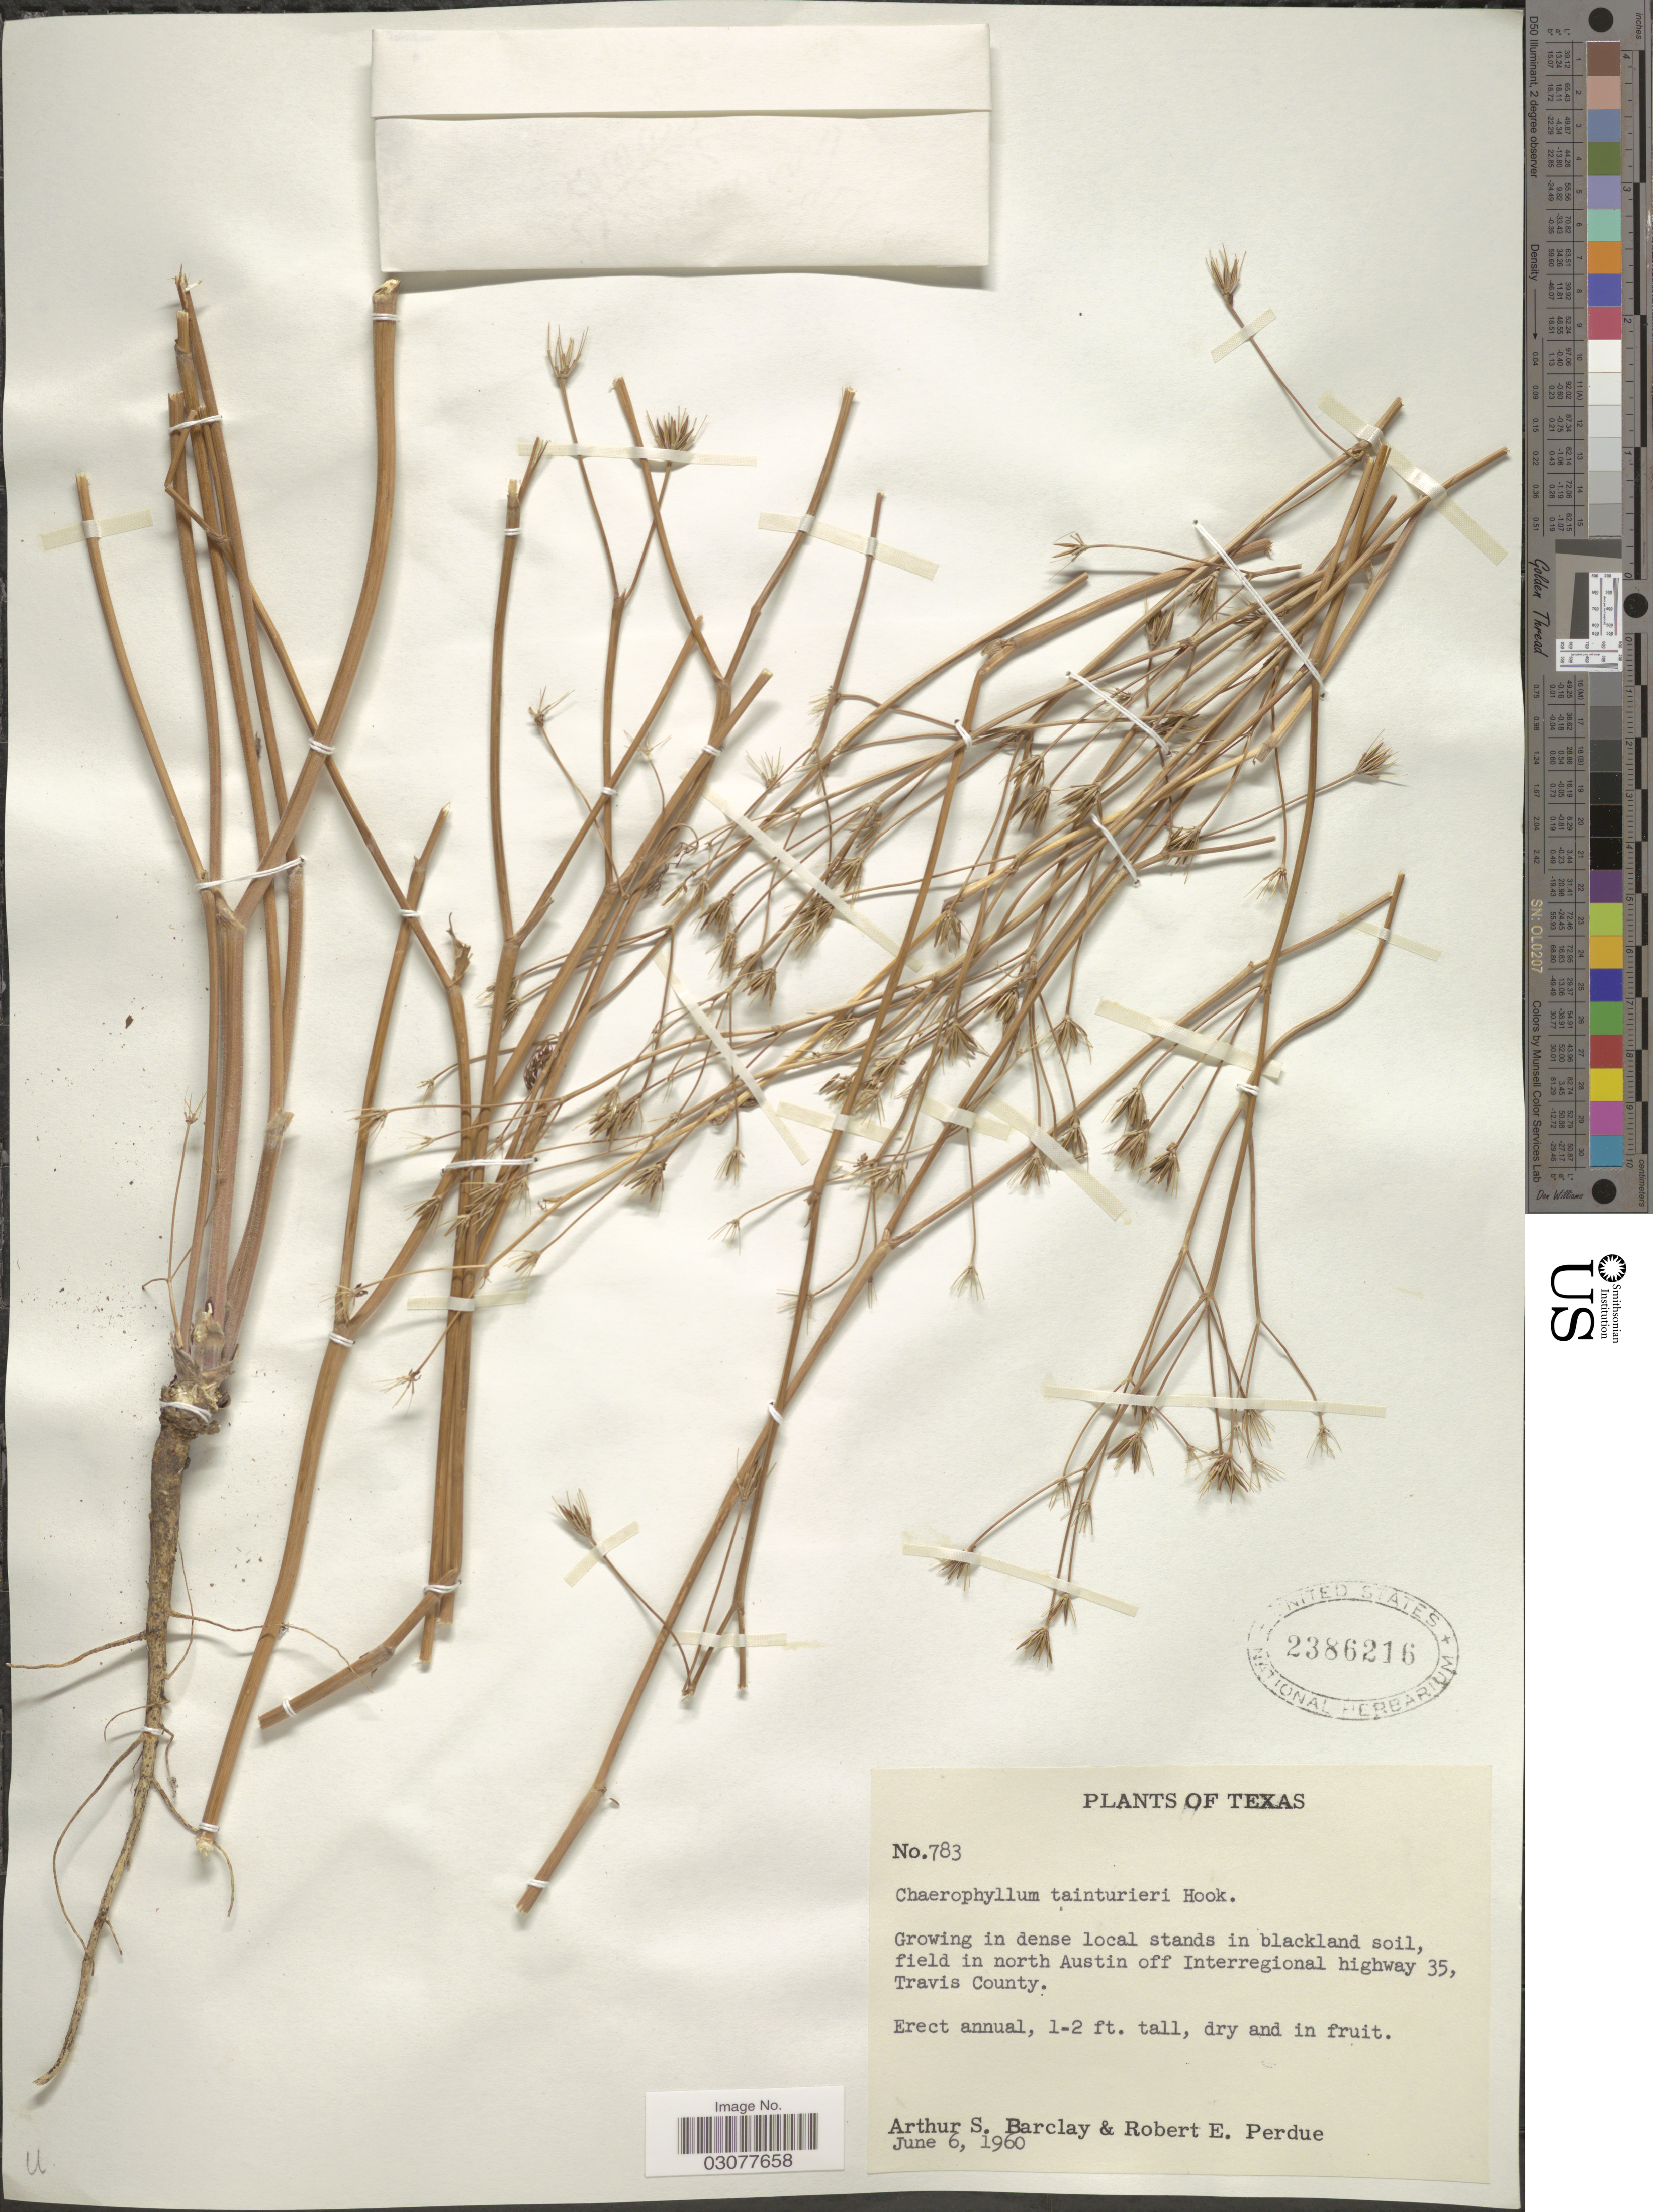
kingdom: Plantae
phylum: Tracheophyta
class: Magnoliopsida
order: Apiales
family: Apiaceae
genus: Chaerophyllum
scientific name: Chaerophyllum tainturieri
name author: Hook.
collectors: A. S. Barclay & R. E. Perdue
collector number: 783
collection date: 1960-06-06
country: United States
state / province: Texas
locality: Field in north Austin off Interregional highway 35, Travis County.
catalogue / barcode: US 2386216